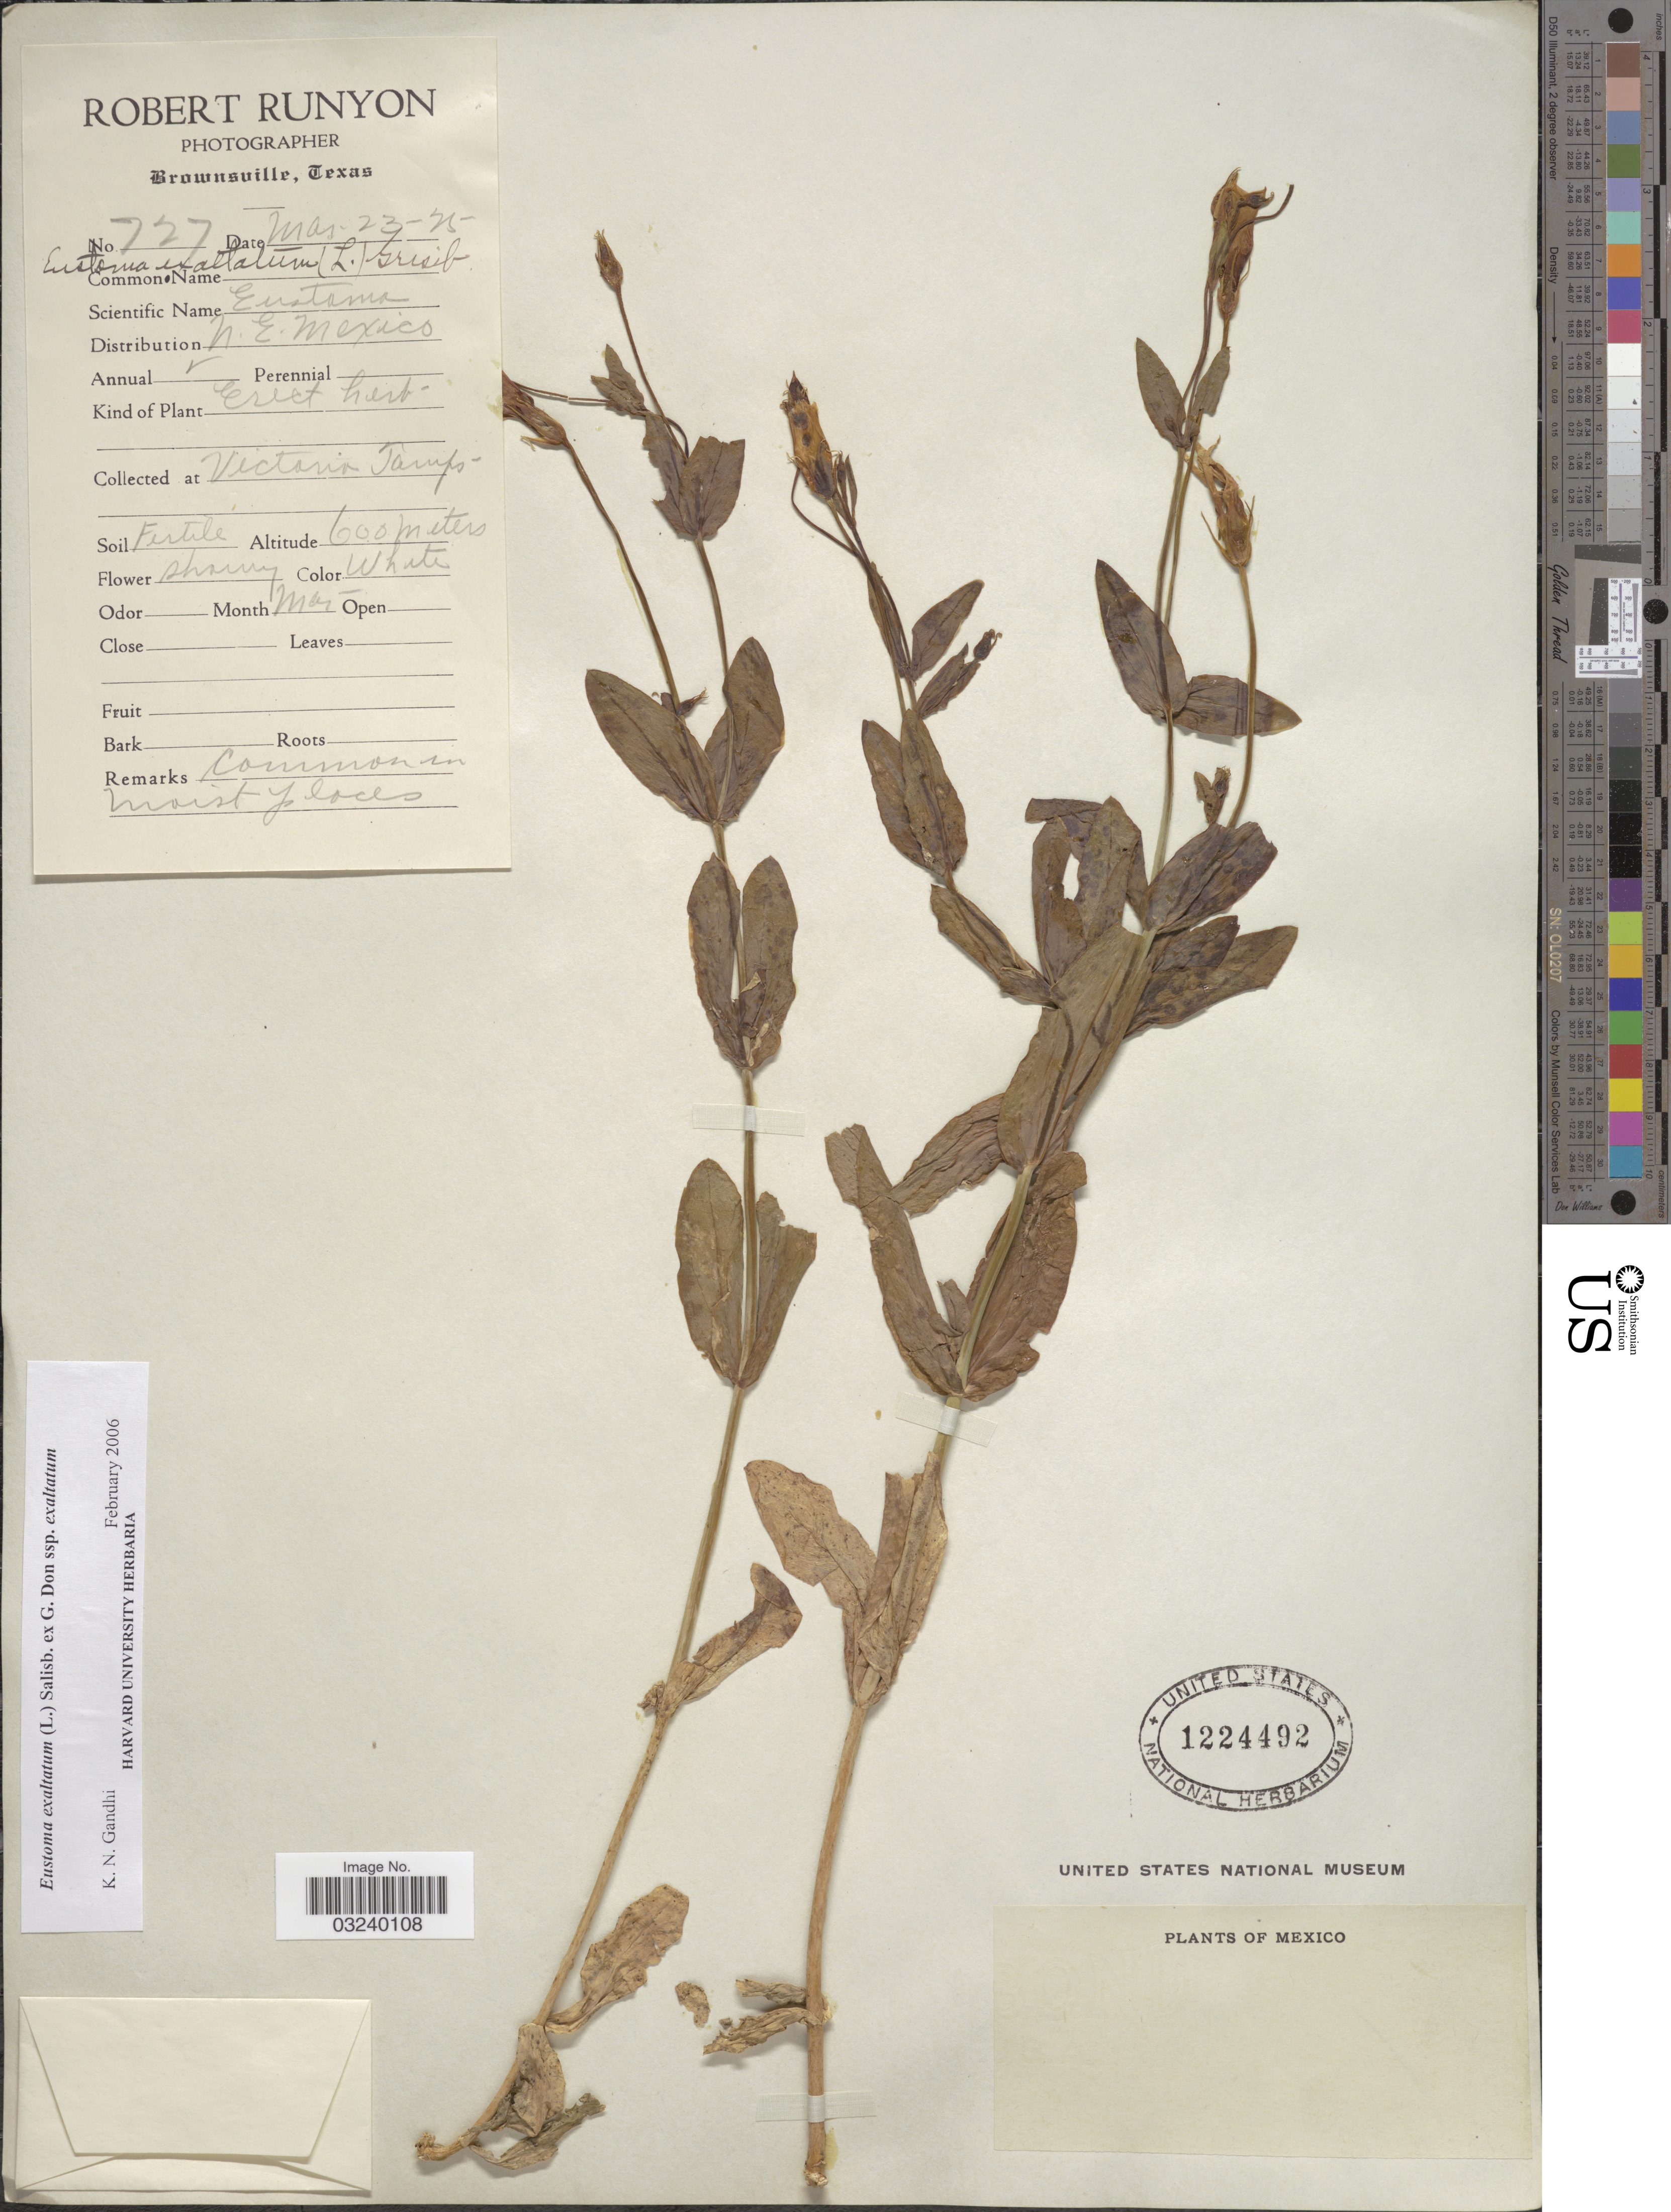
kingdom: Plantae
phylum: Tracheophyta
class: Magnoliopsida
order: Gentianales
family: Gentianaceae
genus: Eustoma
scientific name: Eustoma exaltatum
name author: (L.) Salisb. ex Don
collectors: R. Runyon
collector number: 727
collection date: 1925-03-23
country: Mexico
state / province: Tamaulipas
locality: Victoria Tanp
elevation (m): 600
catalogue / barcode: US 1224492